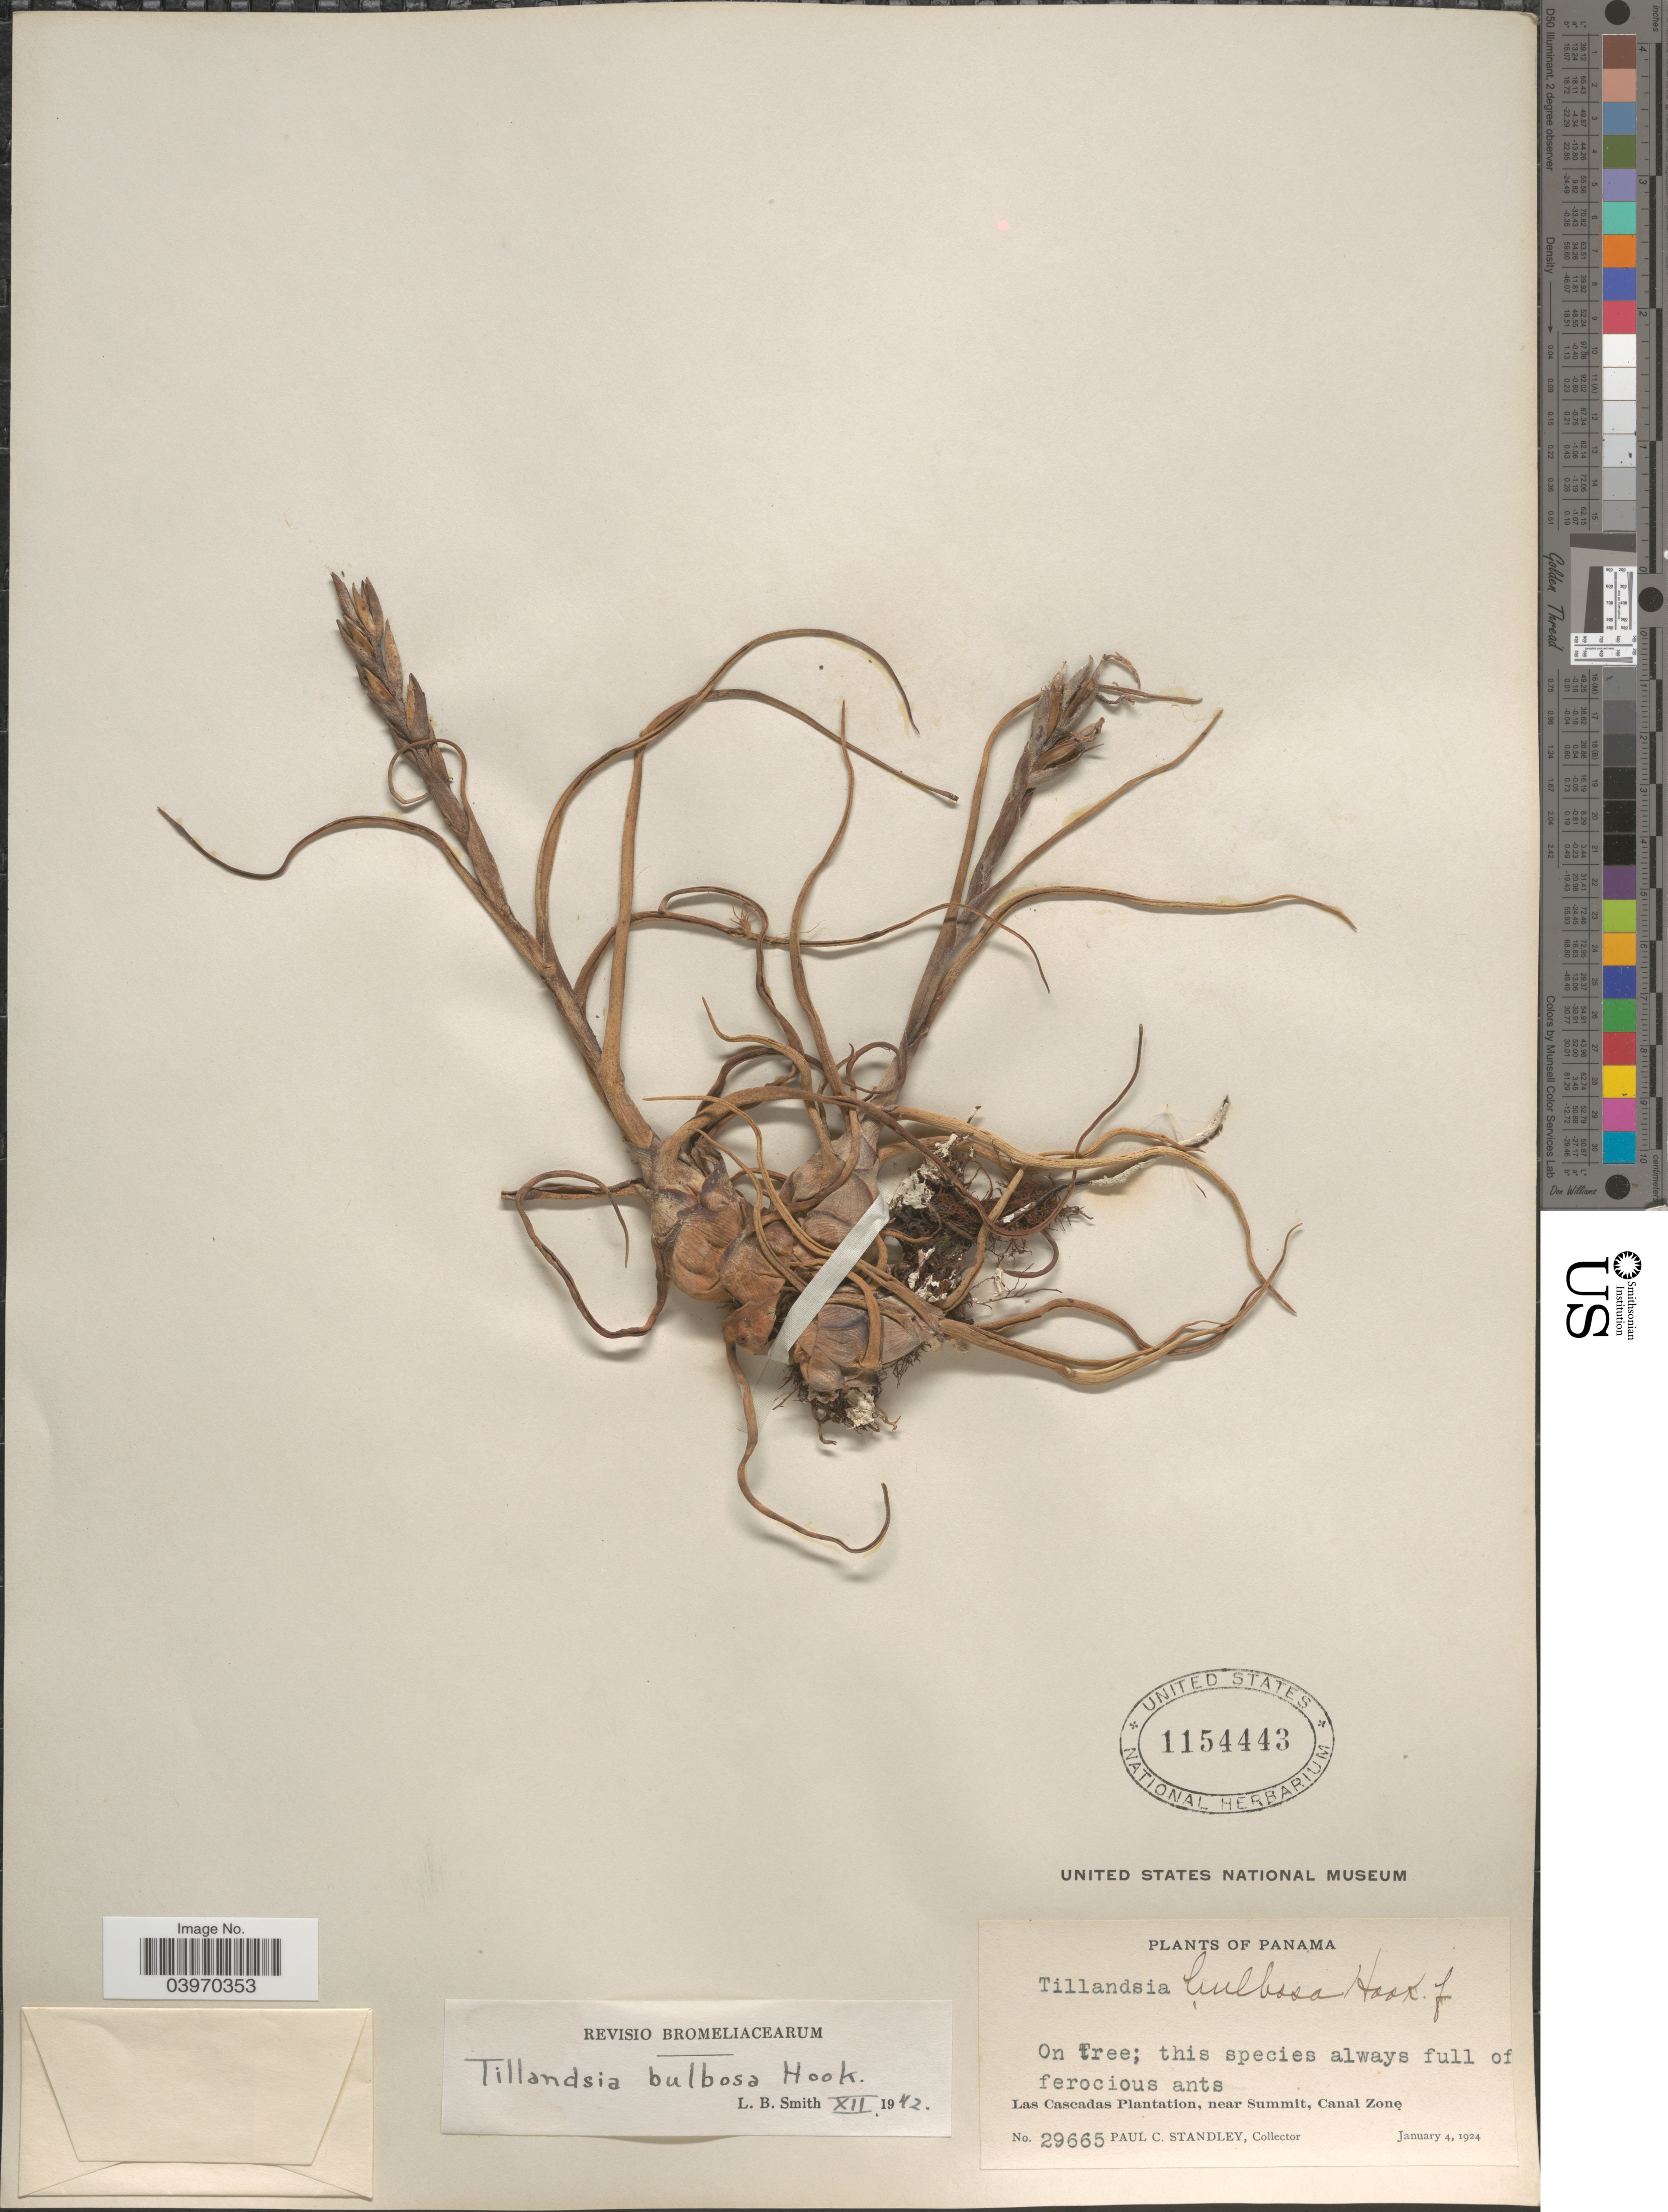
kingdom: Plantae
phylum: Tracheophyta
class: Liliopsida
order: Poales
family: Bromeliaceae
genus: Tillandsia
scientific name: Tillandsia bulbosa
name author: Hook.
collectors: P. C. Standley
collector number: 29665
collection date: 1924-01-04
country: Panama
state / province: Colón / Panamá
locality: Las Cascadas Plantation, near Summit, Canal Zone.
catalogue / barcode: US 1154443